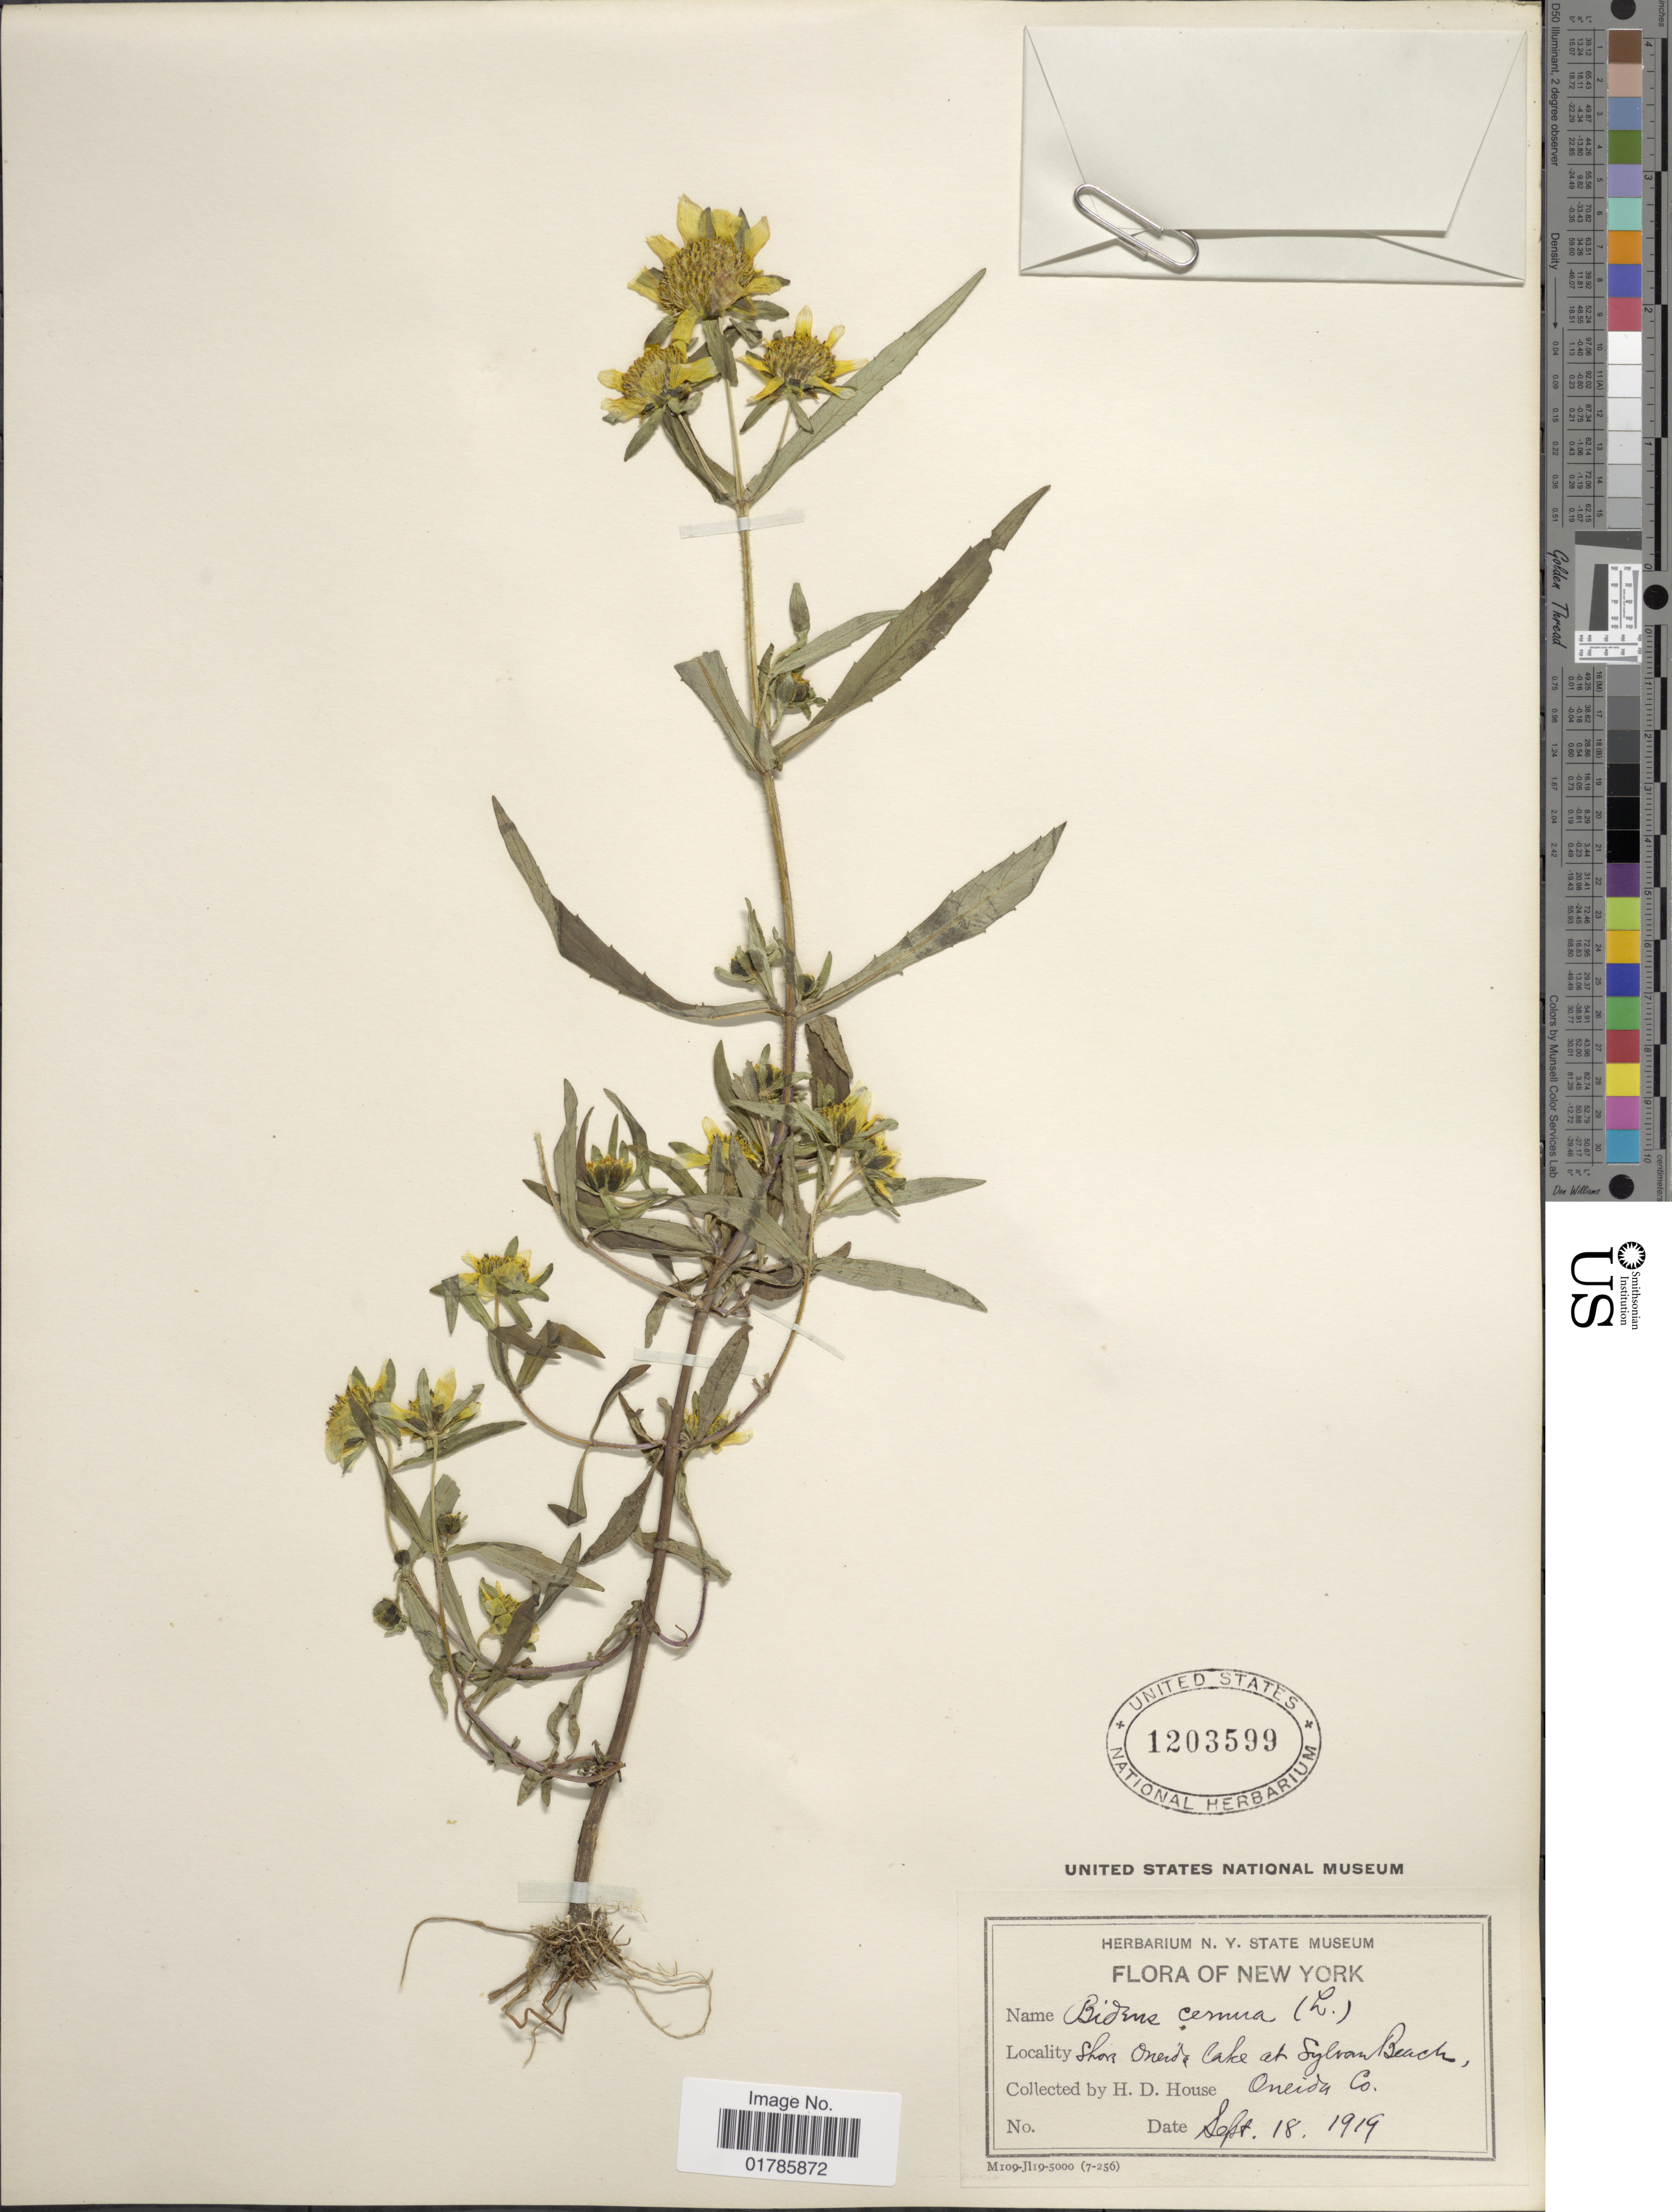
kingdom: Plantae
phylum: Tracheophyta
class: Magnoliopsida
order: Asterales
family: Asteraceae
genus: Bidens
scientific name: Bidens cernua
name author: L.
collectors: H. D. House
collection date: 1919-09-18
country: United States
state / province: New York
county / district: Oneida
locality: Short Oneida lake at Sylvan Beach, Oneida Co.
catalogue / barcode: US 1203599